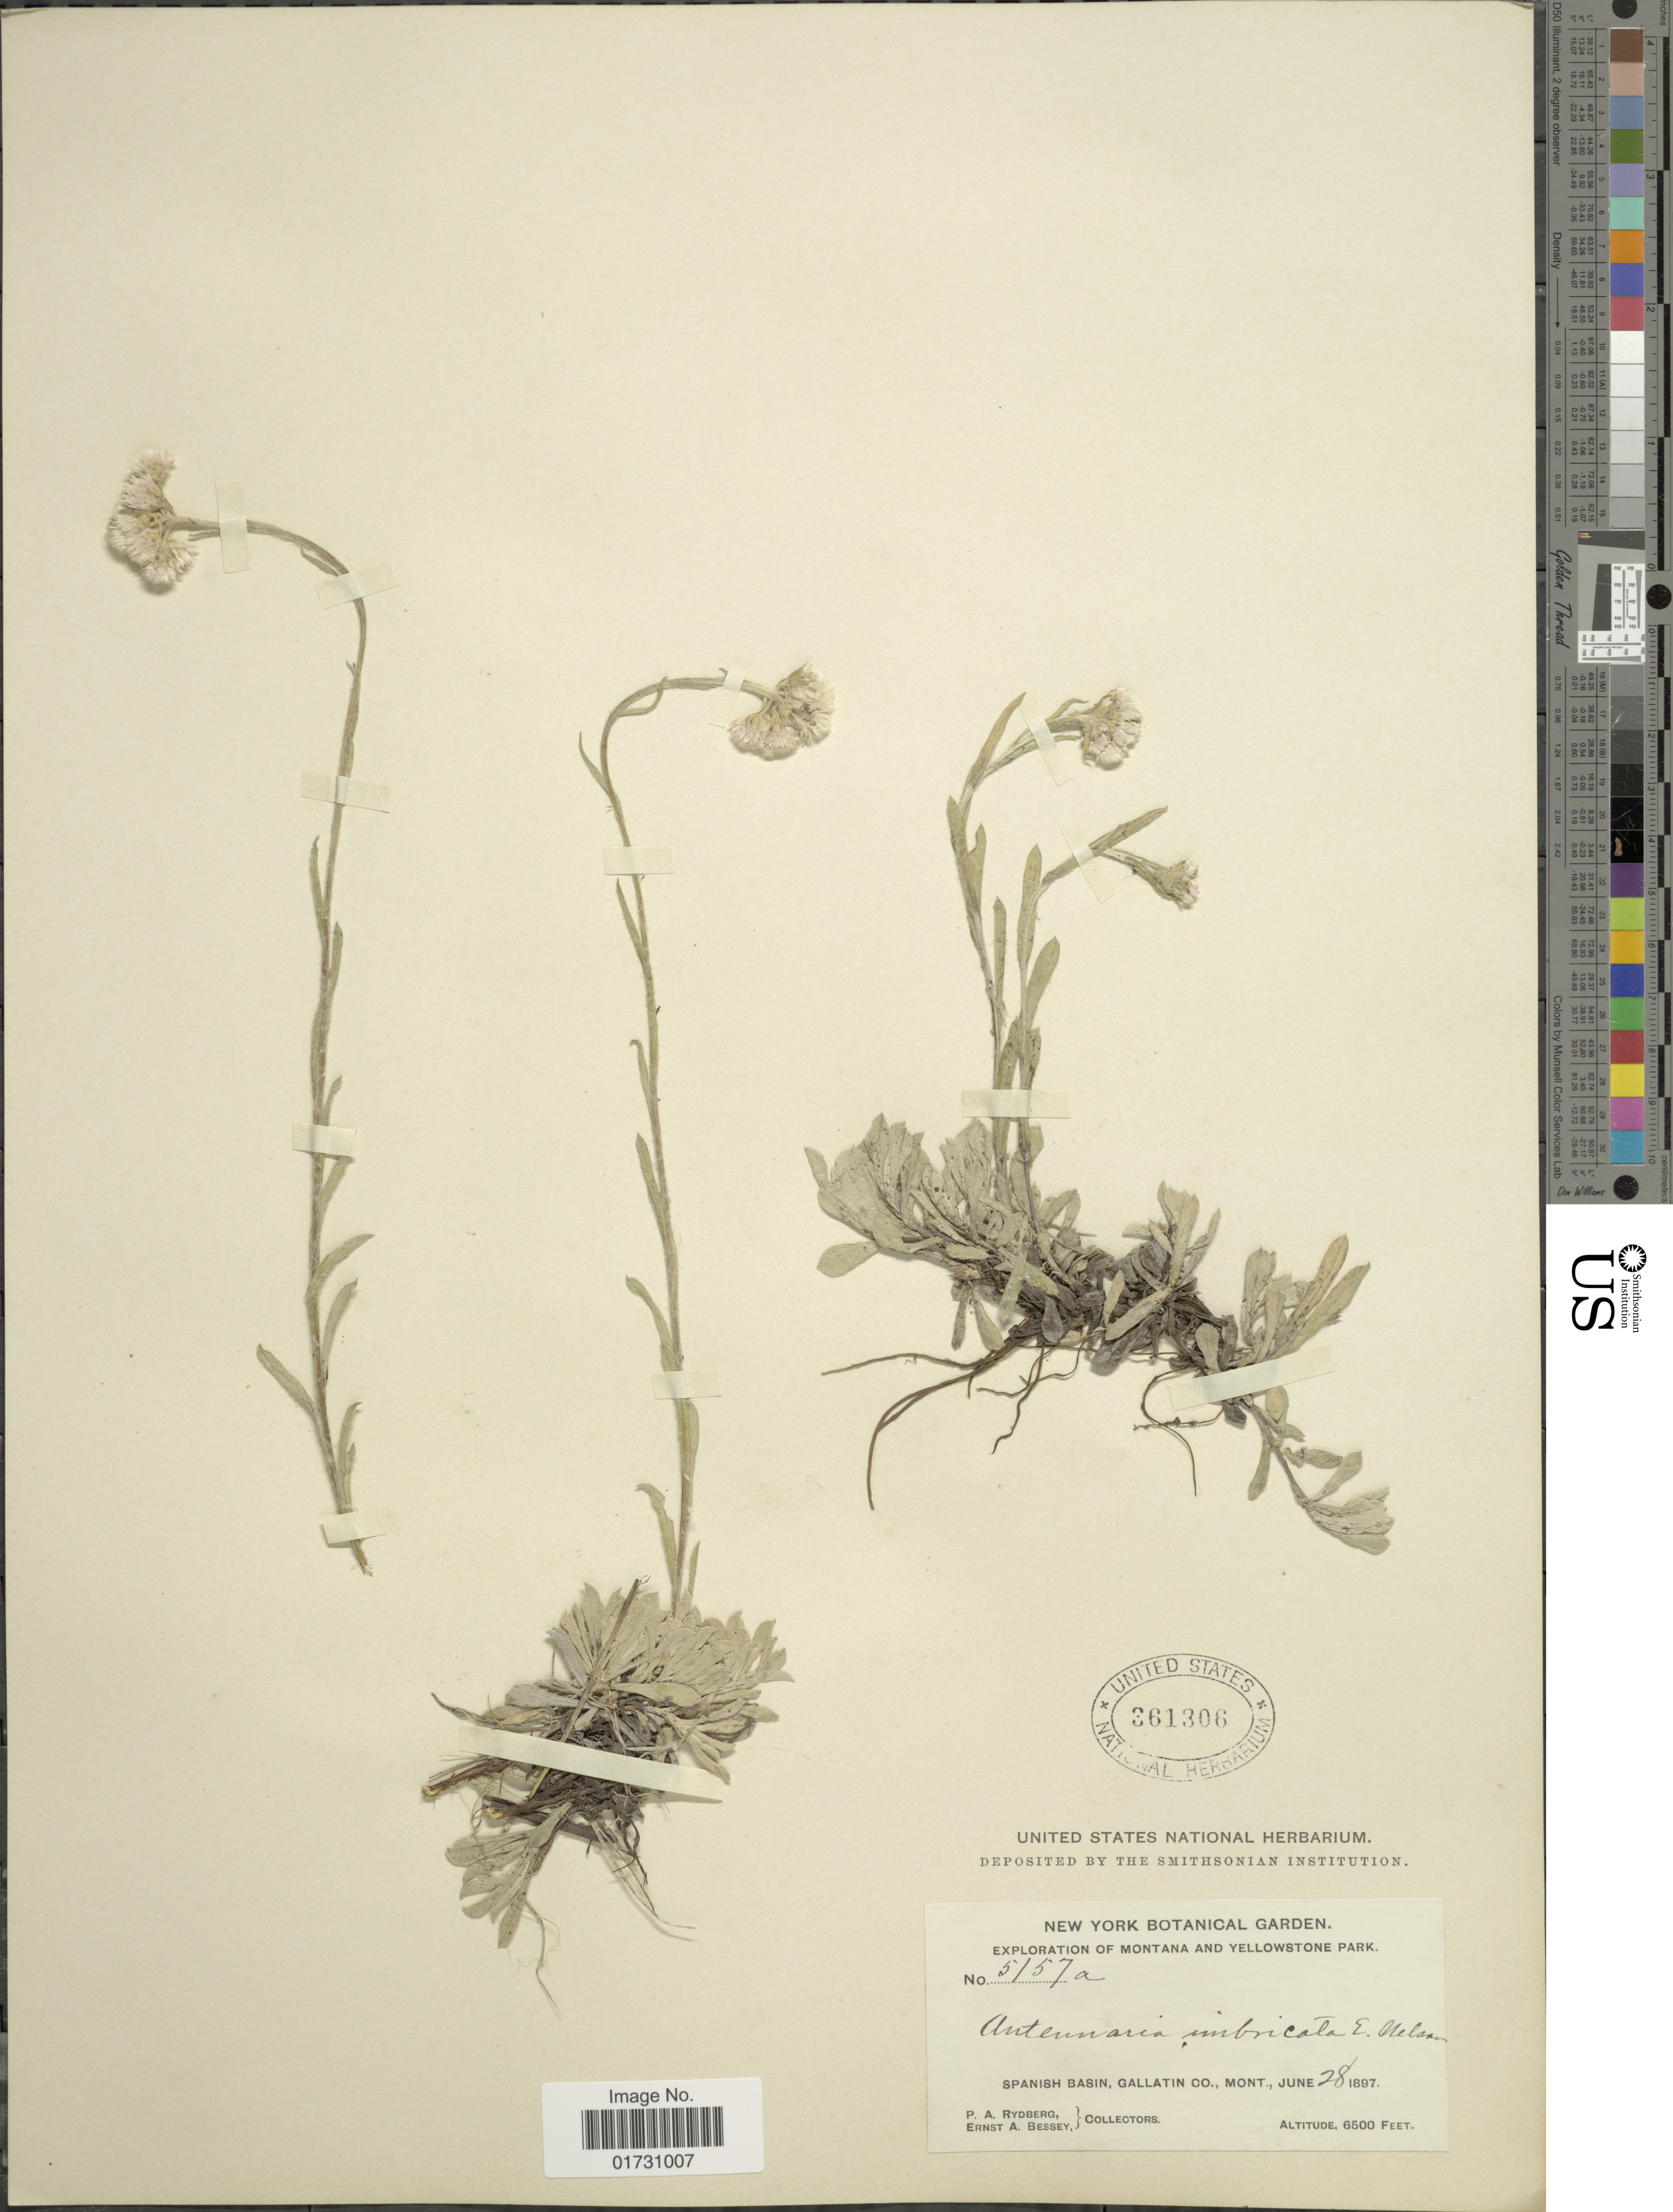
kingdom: Plantae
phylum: Tracheophyta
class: Magnoliopsida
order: Asterales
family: Asteraceae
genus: Antennaria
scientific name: Antennaria imbricata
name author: E.E. Nelson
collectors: P. A. Rydberg & E. A. Bessey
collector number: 5157a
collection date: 1897-06-28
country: United States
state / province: Montana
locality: Montana and Yellowstone Park, Spanish Basin, Gallatin Co., Mont.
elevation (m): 1981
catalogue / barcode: US 361306